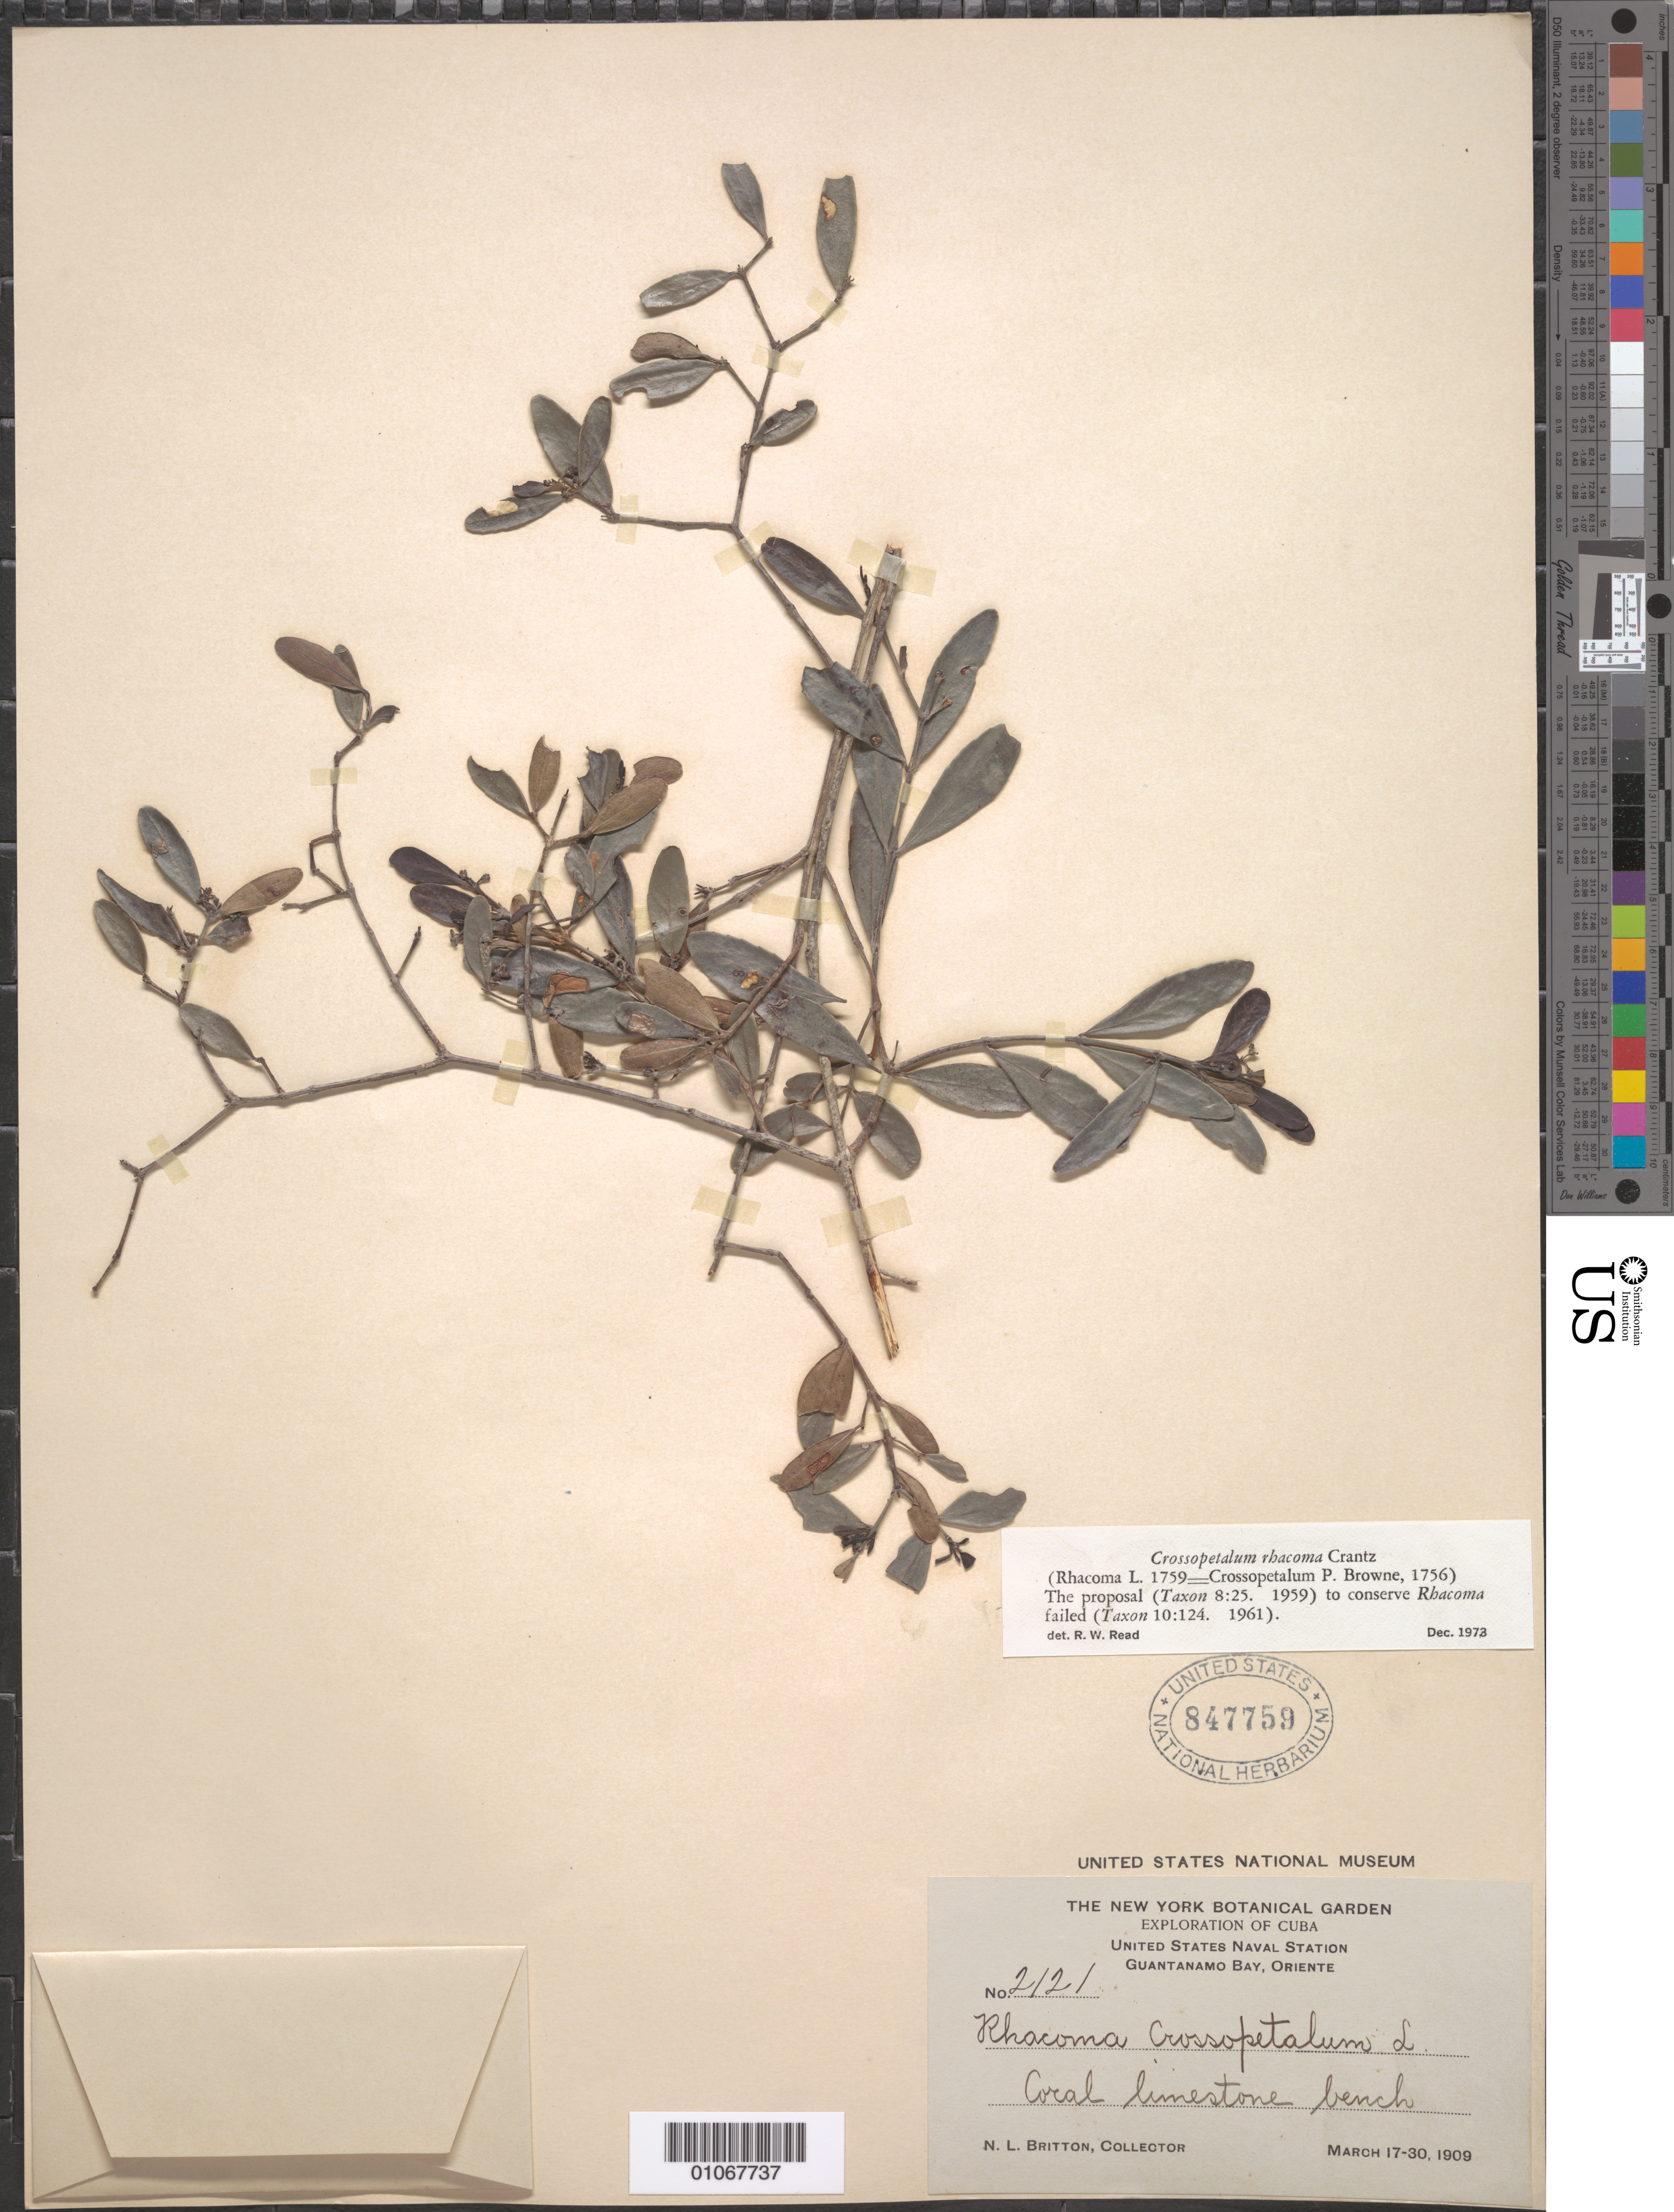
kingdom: Plantae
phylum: Tracheophyta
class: Magnoliopsida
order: Celastrales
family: Celastraceae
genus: Crossopetalum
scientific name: Crossopetalum rhacoma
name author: Crantz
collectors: N. Britton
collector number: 2121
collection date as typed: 17 Mar 1909 to 30 Mar 1909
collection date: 1909-03-17/1909-03-30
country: Cuba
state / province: Guantanamo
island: Cuba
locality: Guantánamo Bay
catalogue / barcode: US 847759